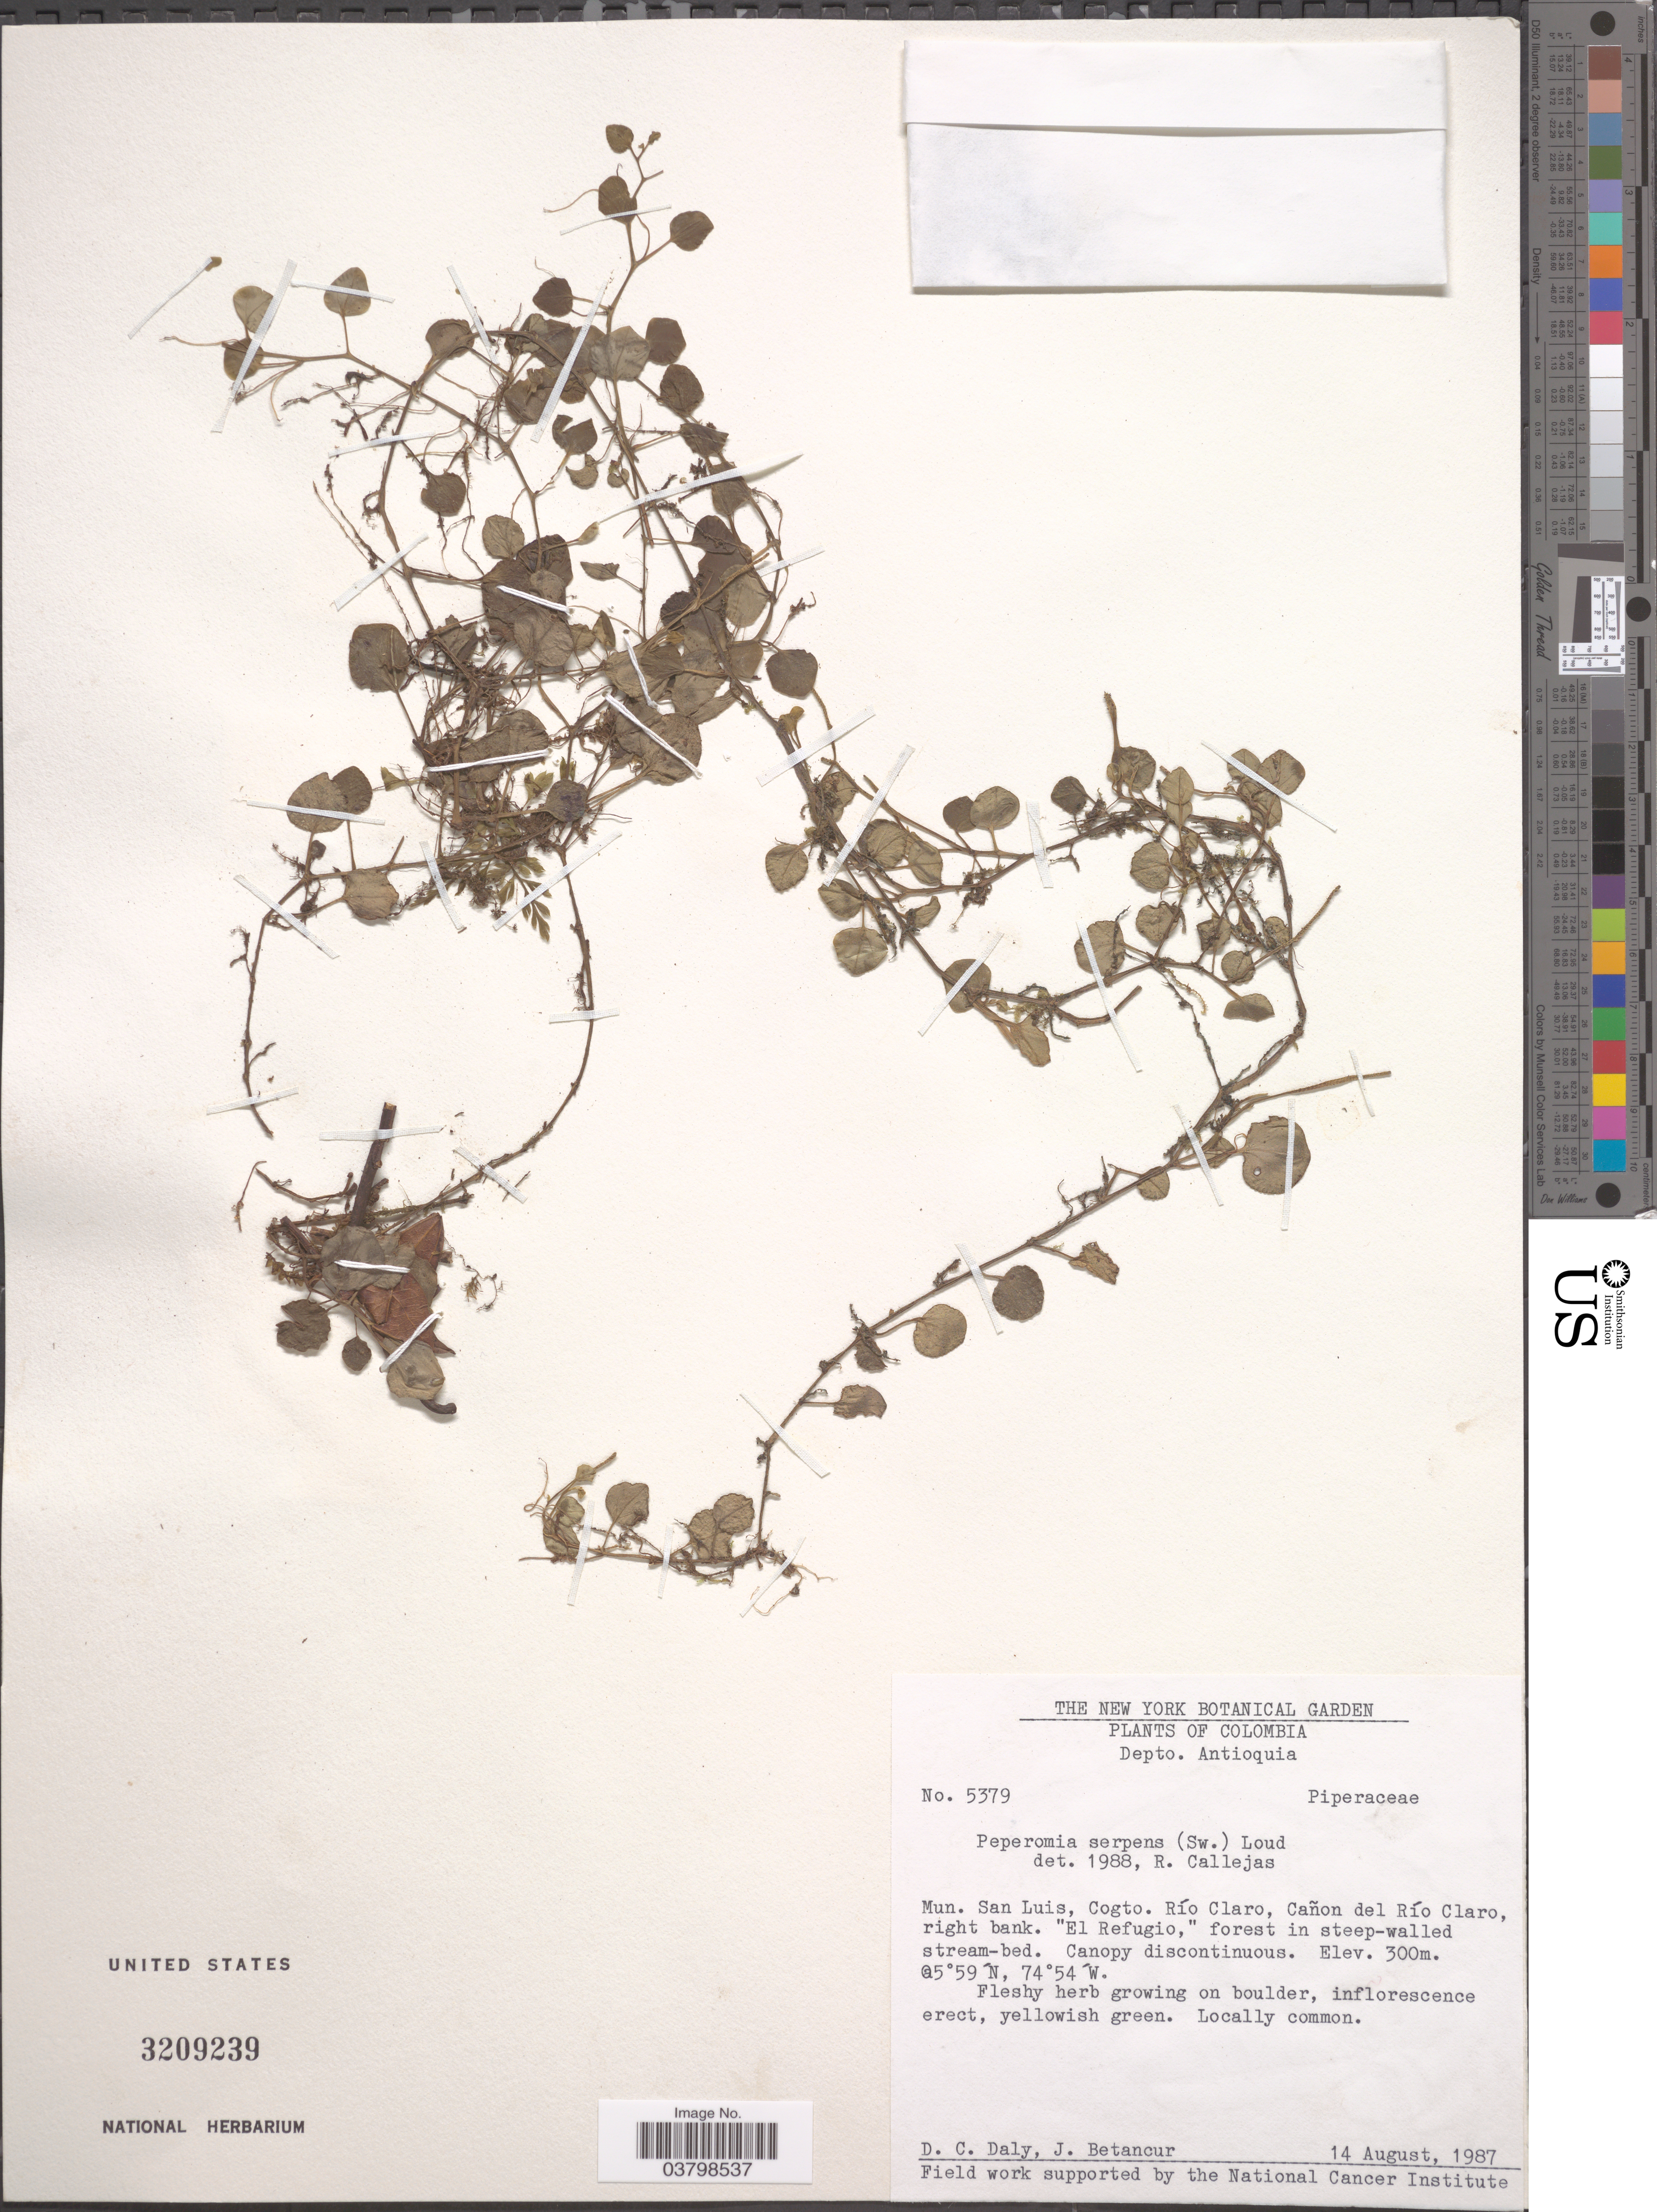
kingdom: Plantae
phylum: Tracheophyta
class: Magnoliopsida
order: Piperales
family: Piperaceae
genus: Peperomia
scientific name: Peperomia serpens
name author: (Sw.) Loudon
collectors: D. C. Daly & J. Betancur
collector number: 5379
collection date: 1987-08-14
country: Colombia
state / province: Antioquia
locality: Depto. Antioquia. Mun. San Luis, Cogto. Río Claro, Cañon del Río Claro, right bank. 'El Refugio,' forest in steep-walled stream-bed.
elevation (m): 300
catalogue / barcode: US 3209239